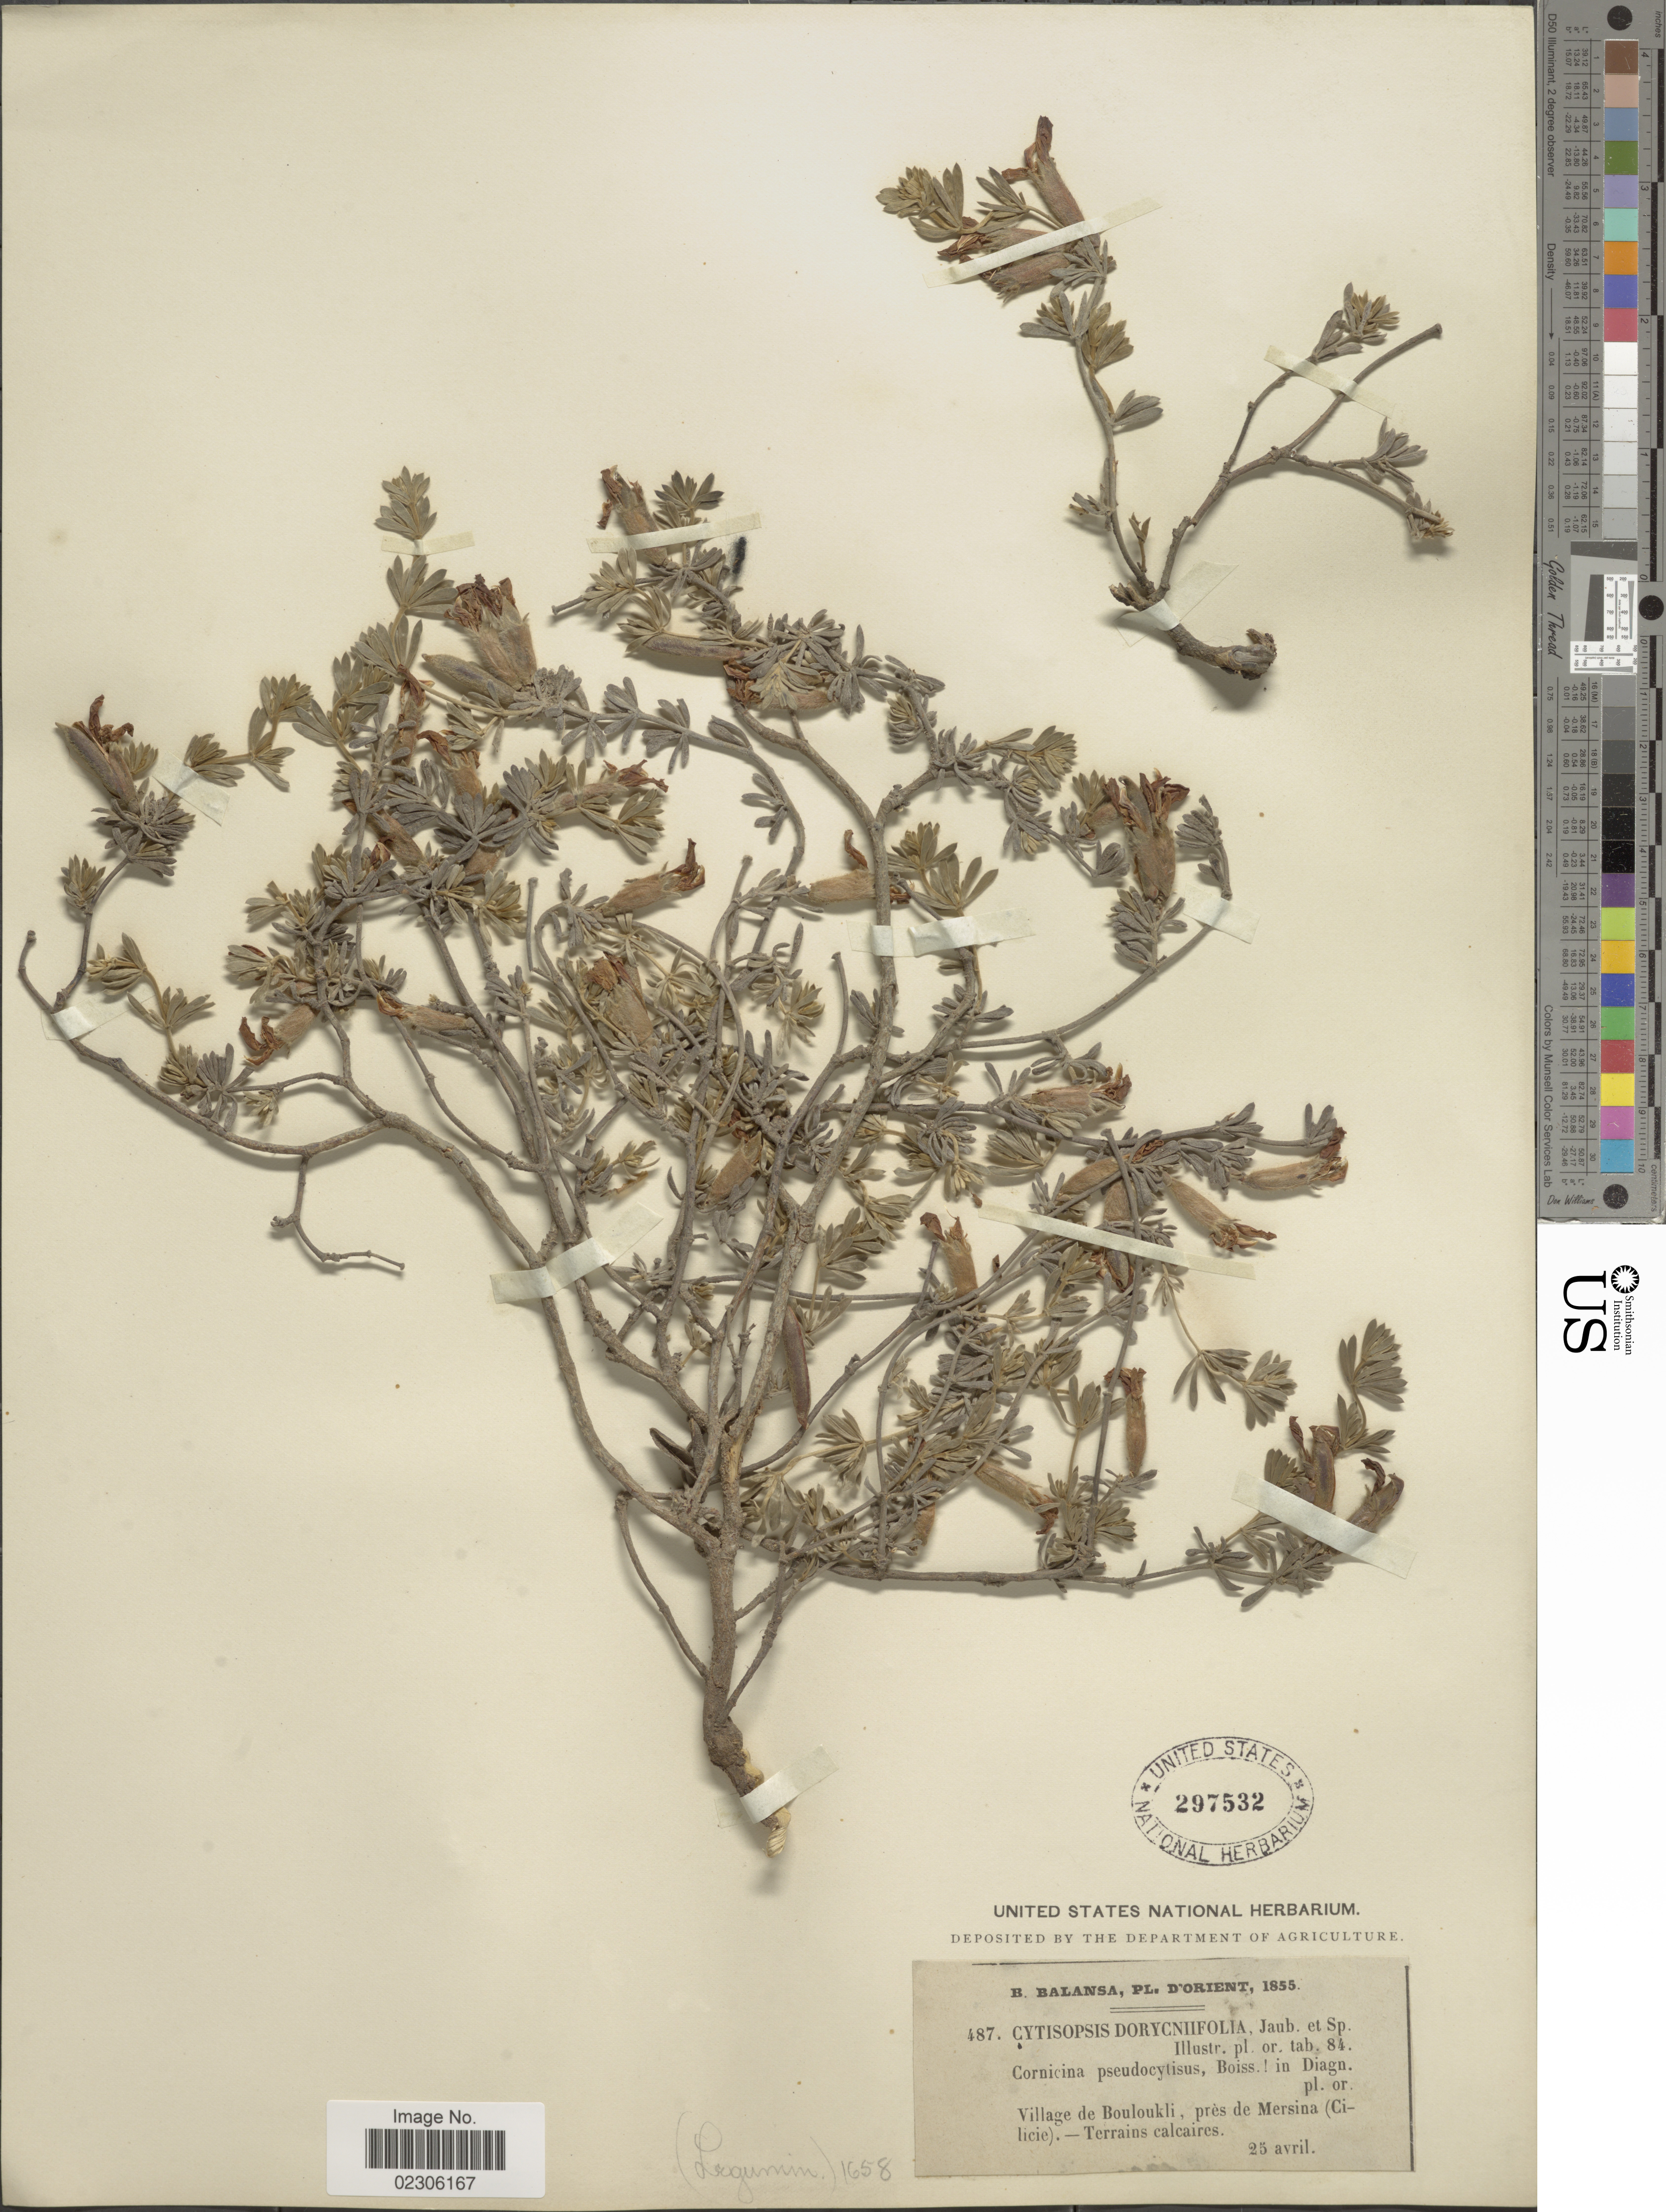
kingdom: Plantae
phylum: Tracheophyta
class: Magnoliopsida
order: Fabales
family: Fabaceae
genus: Cytisopsis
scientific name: Cytisopsis dorycniifolia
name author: Jaub. & Spach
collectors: B. Balansa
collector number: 487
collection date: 1855-04-25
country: Turkey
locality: Pl. D'Orient, Village de Bouloukli, pres de Mersina (Cilicie), Terrains calcaires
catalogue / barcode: US 297532